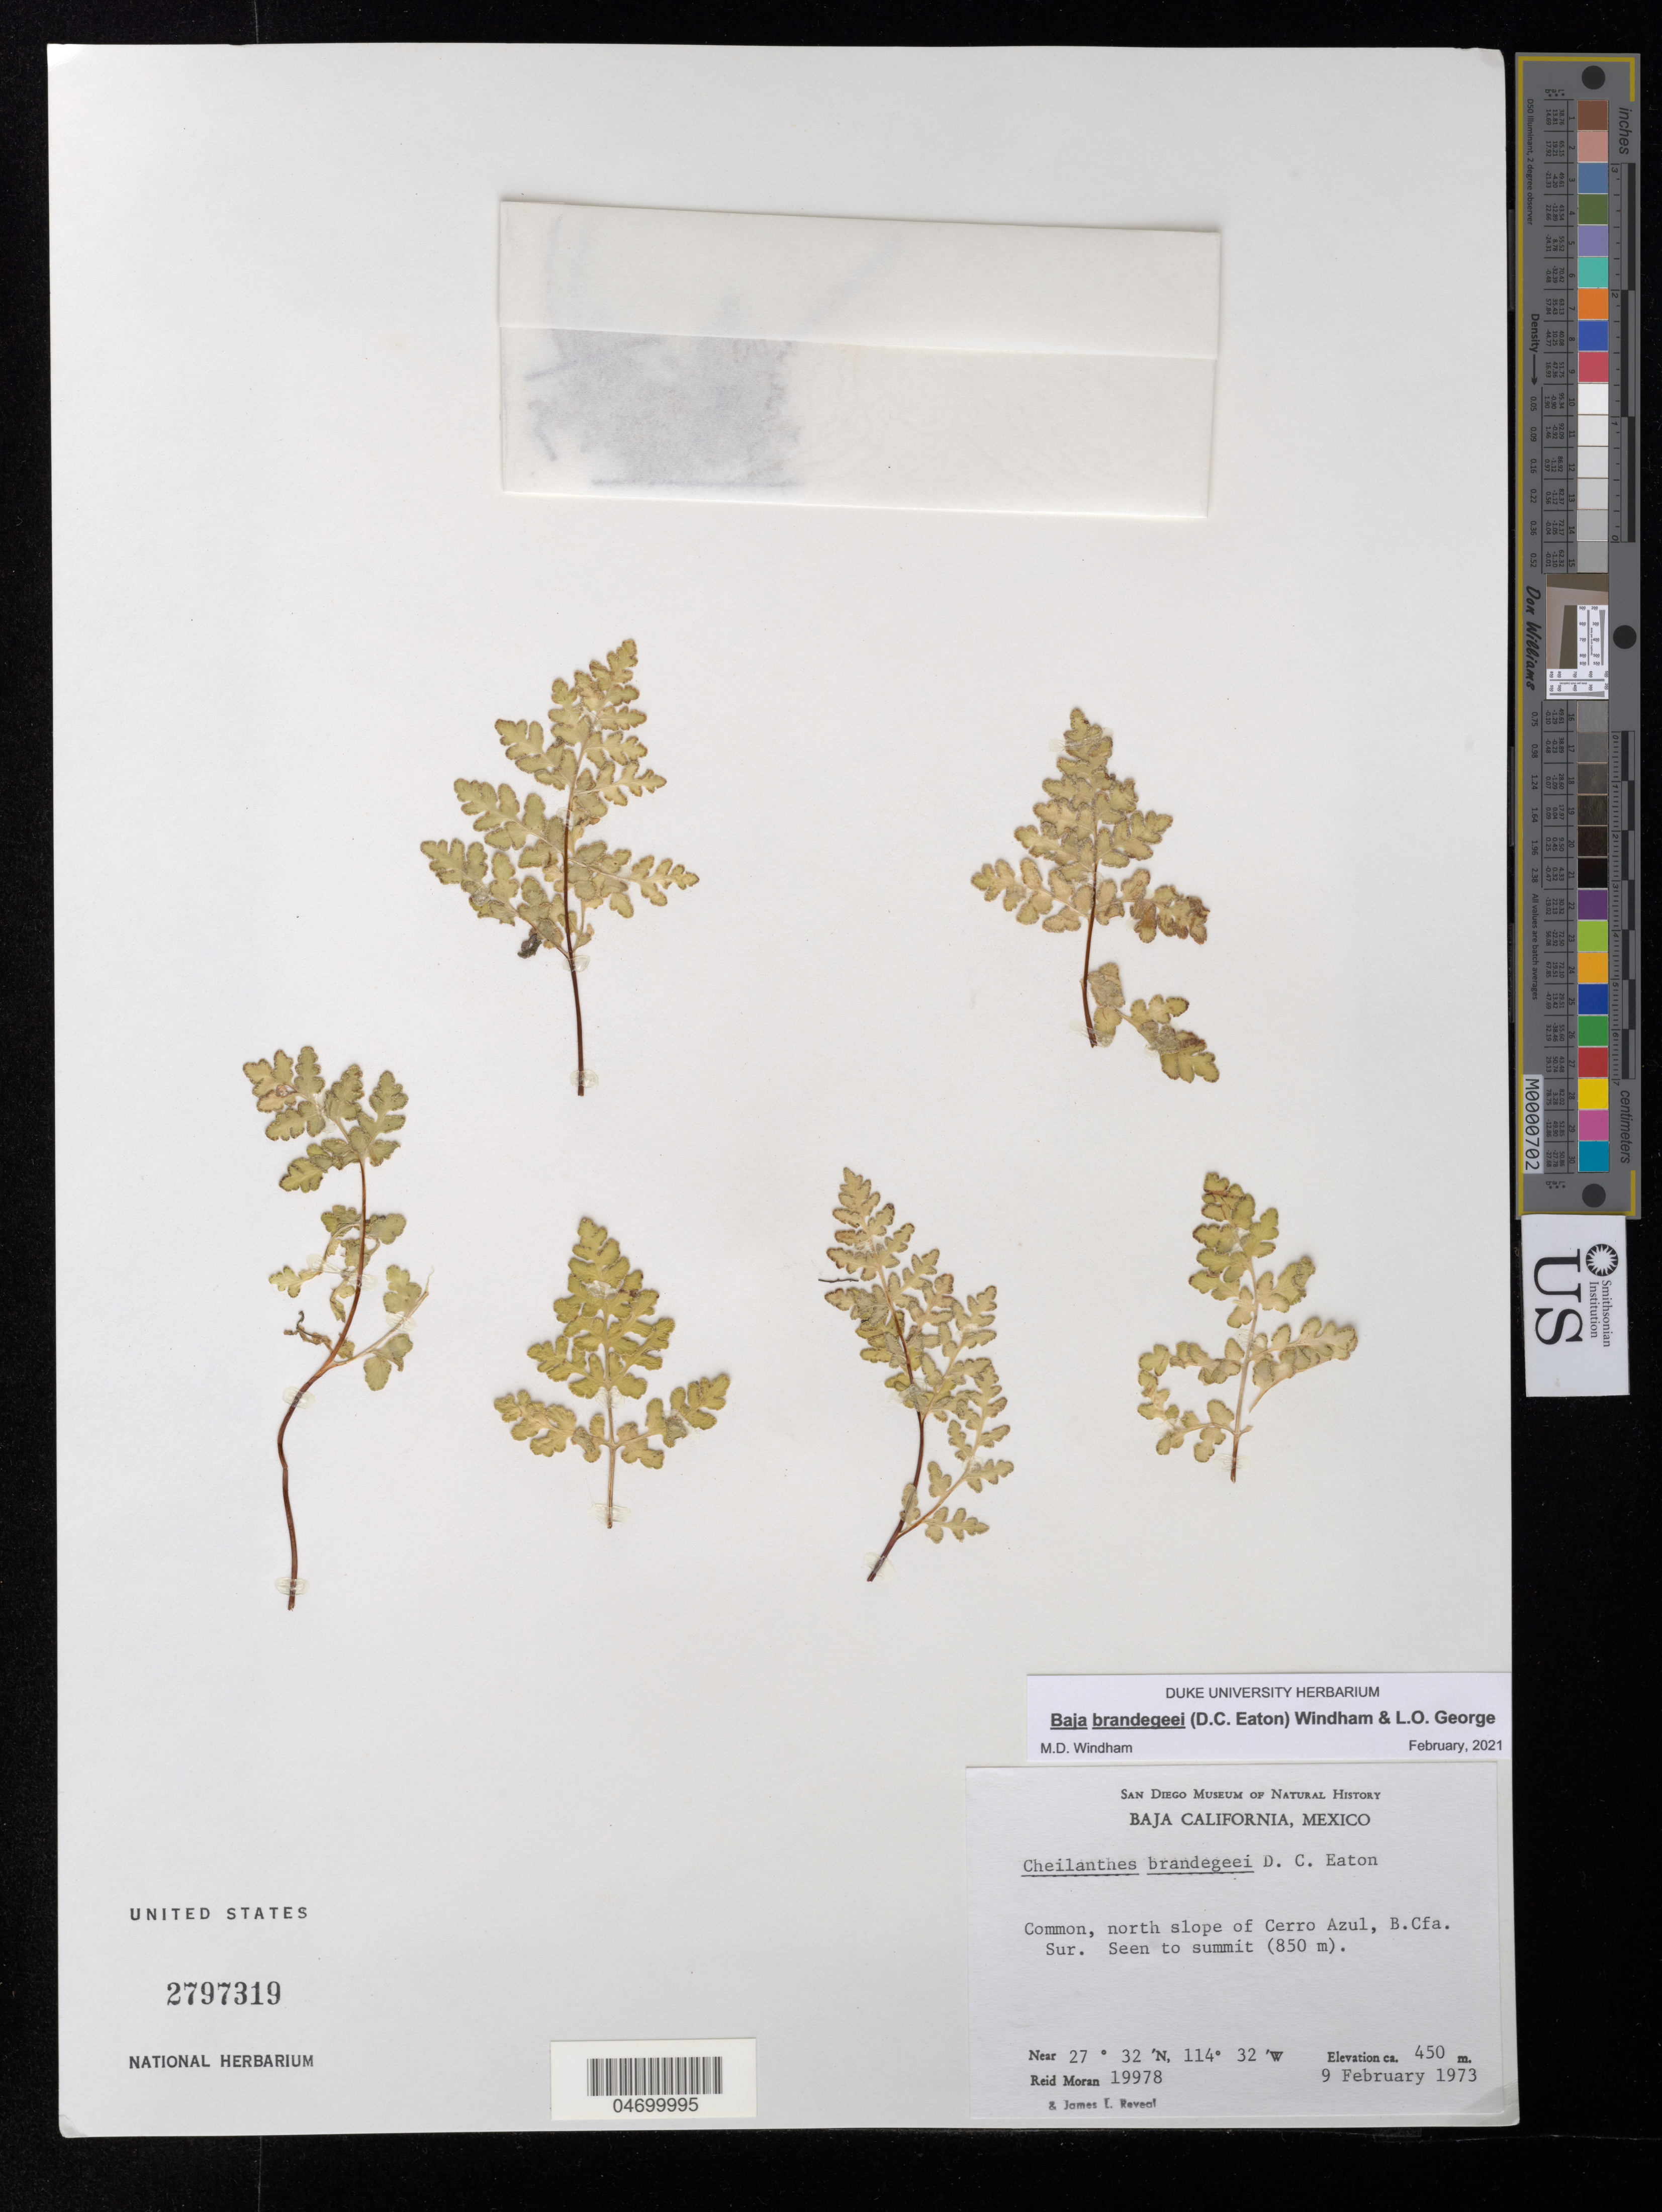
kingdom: Plantae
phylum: Tracheophyta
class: Polypodiopsida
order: Polypodiales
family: Pteridaceae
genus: Baja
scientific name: Baja brandegeei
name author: (D.C. Eaton) Windham & L.O. George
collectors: R. Moran & J. L. Reveal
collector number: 19978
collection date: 1973-02-09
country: Mexico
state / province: Baja California Sur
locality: Common, north slope of Cerro Azul, B. Cfa. Sur. Seen to summit (850 m).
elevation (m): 450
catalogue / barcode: US 2797319